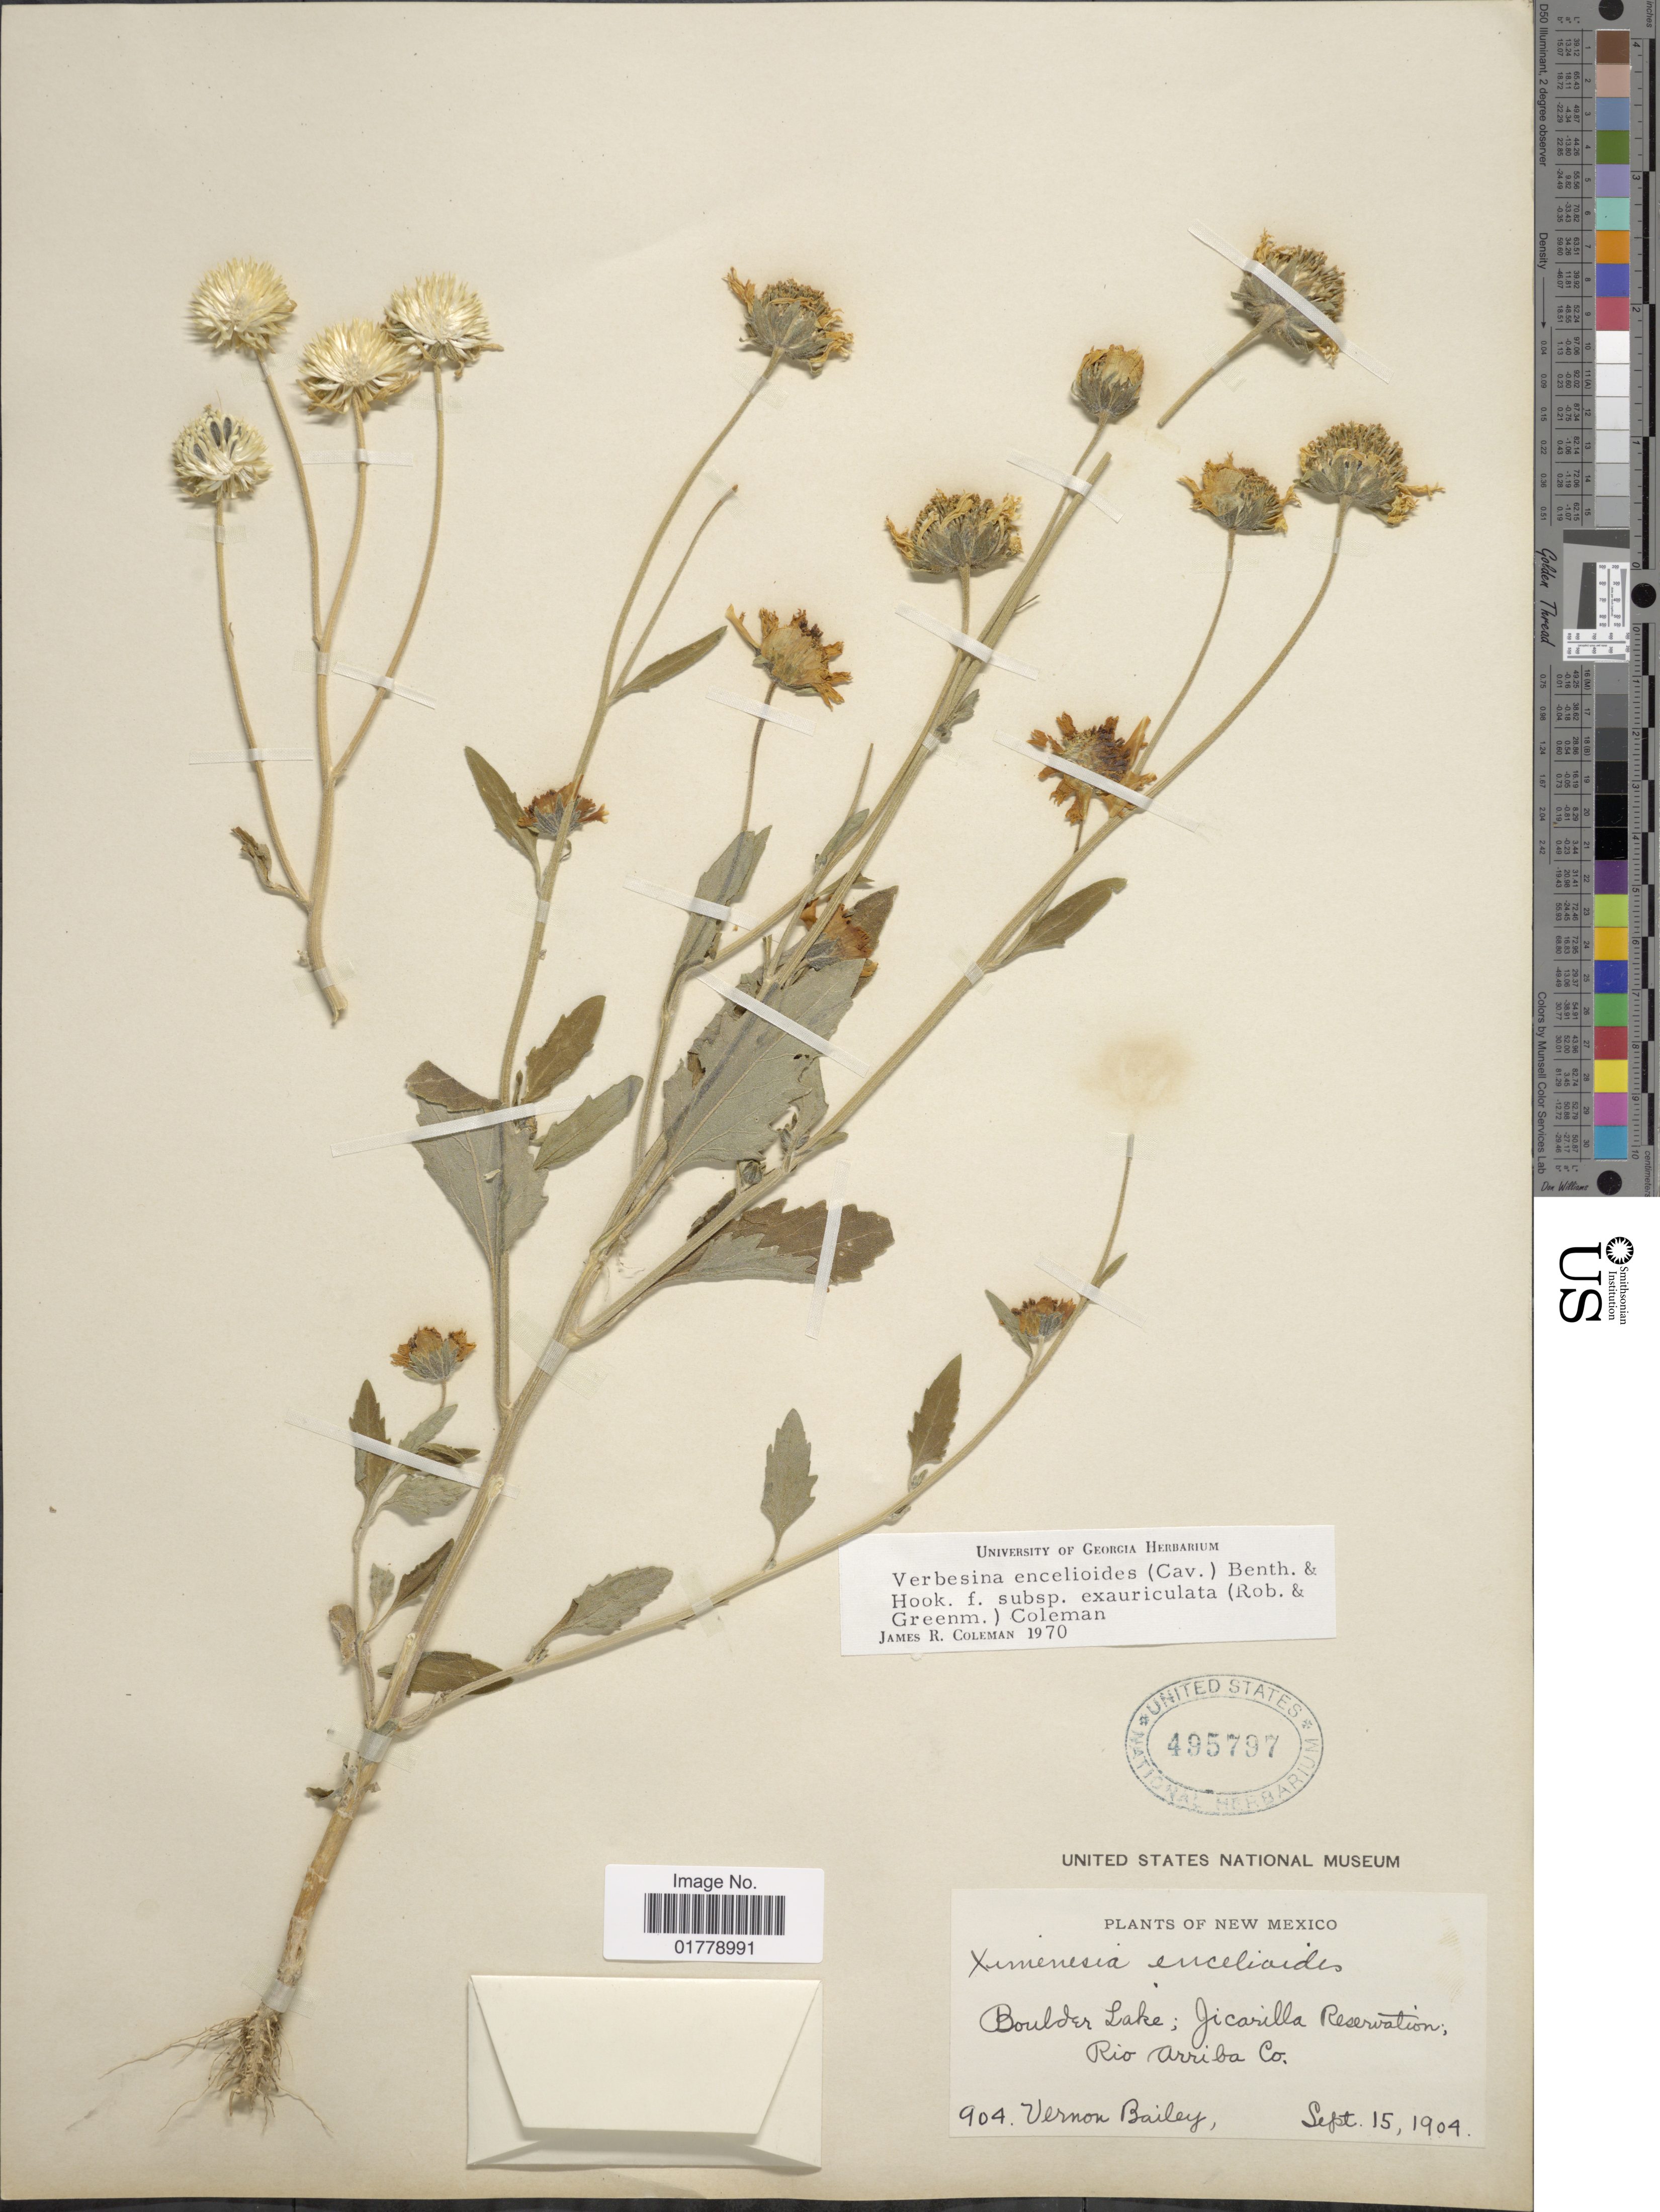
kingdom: Plantae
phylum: Tracheophyta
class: Magnoliopsida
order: Asterales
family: Asteraceae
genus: Verbesina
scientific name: Verbesina encelioides var. cana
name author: (B.L. Rob.) Greenm.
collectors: V. O. Bailey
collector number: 904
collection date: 1904-09-15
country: United States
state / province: New Mexico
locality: Boulder Lake; Jicarilla Reservation; Rio Arriba Co.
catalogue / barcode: US 495797